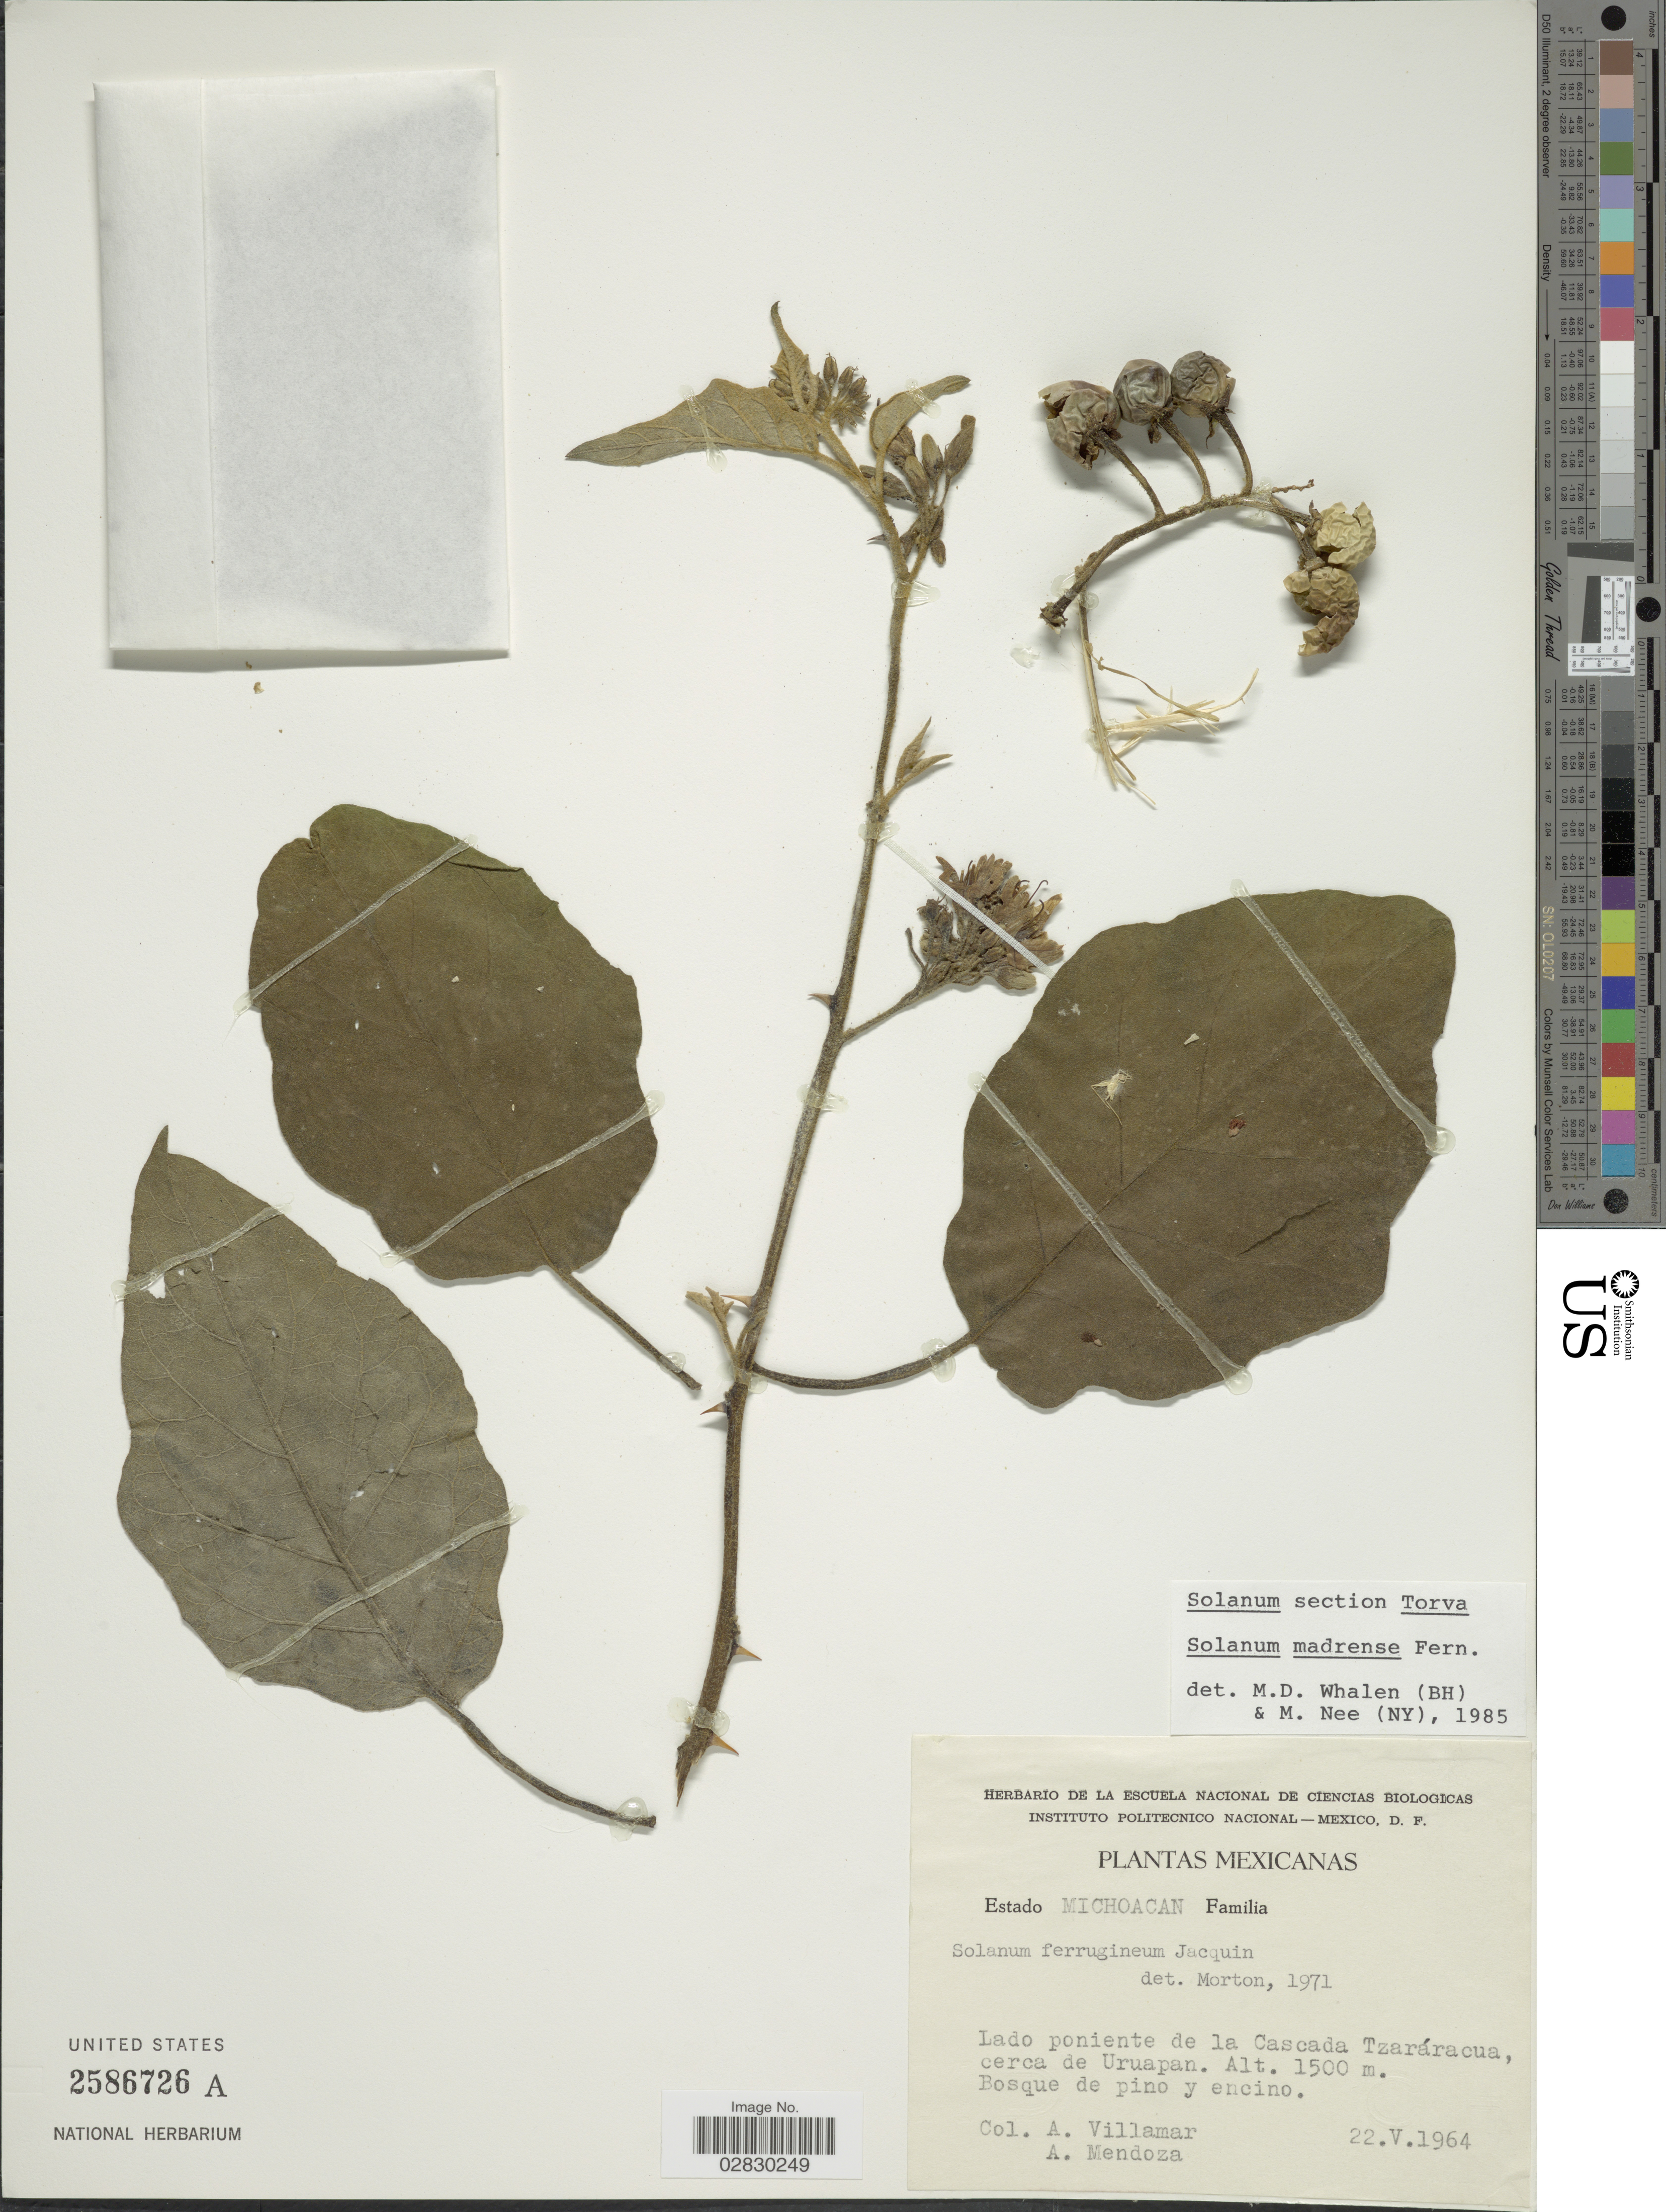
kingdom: Plantae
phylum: Tracheophyta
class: Magnoliopsida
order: Solanales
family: Solanaceae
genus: Solanum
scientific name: Solanum madrense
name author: Fernald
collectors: A. Villamar & A. Mendoza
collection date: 1964-05-22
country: Mexico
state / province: Michoacán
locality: Lado poniente de la Cascada Tzaráracua, cerca de Uruapan.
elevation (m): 1500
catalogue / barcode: US 2586726A